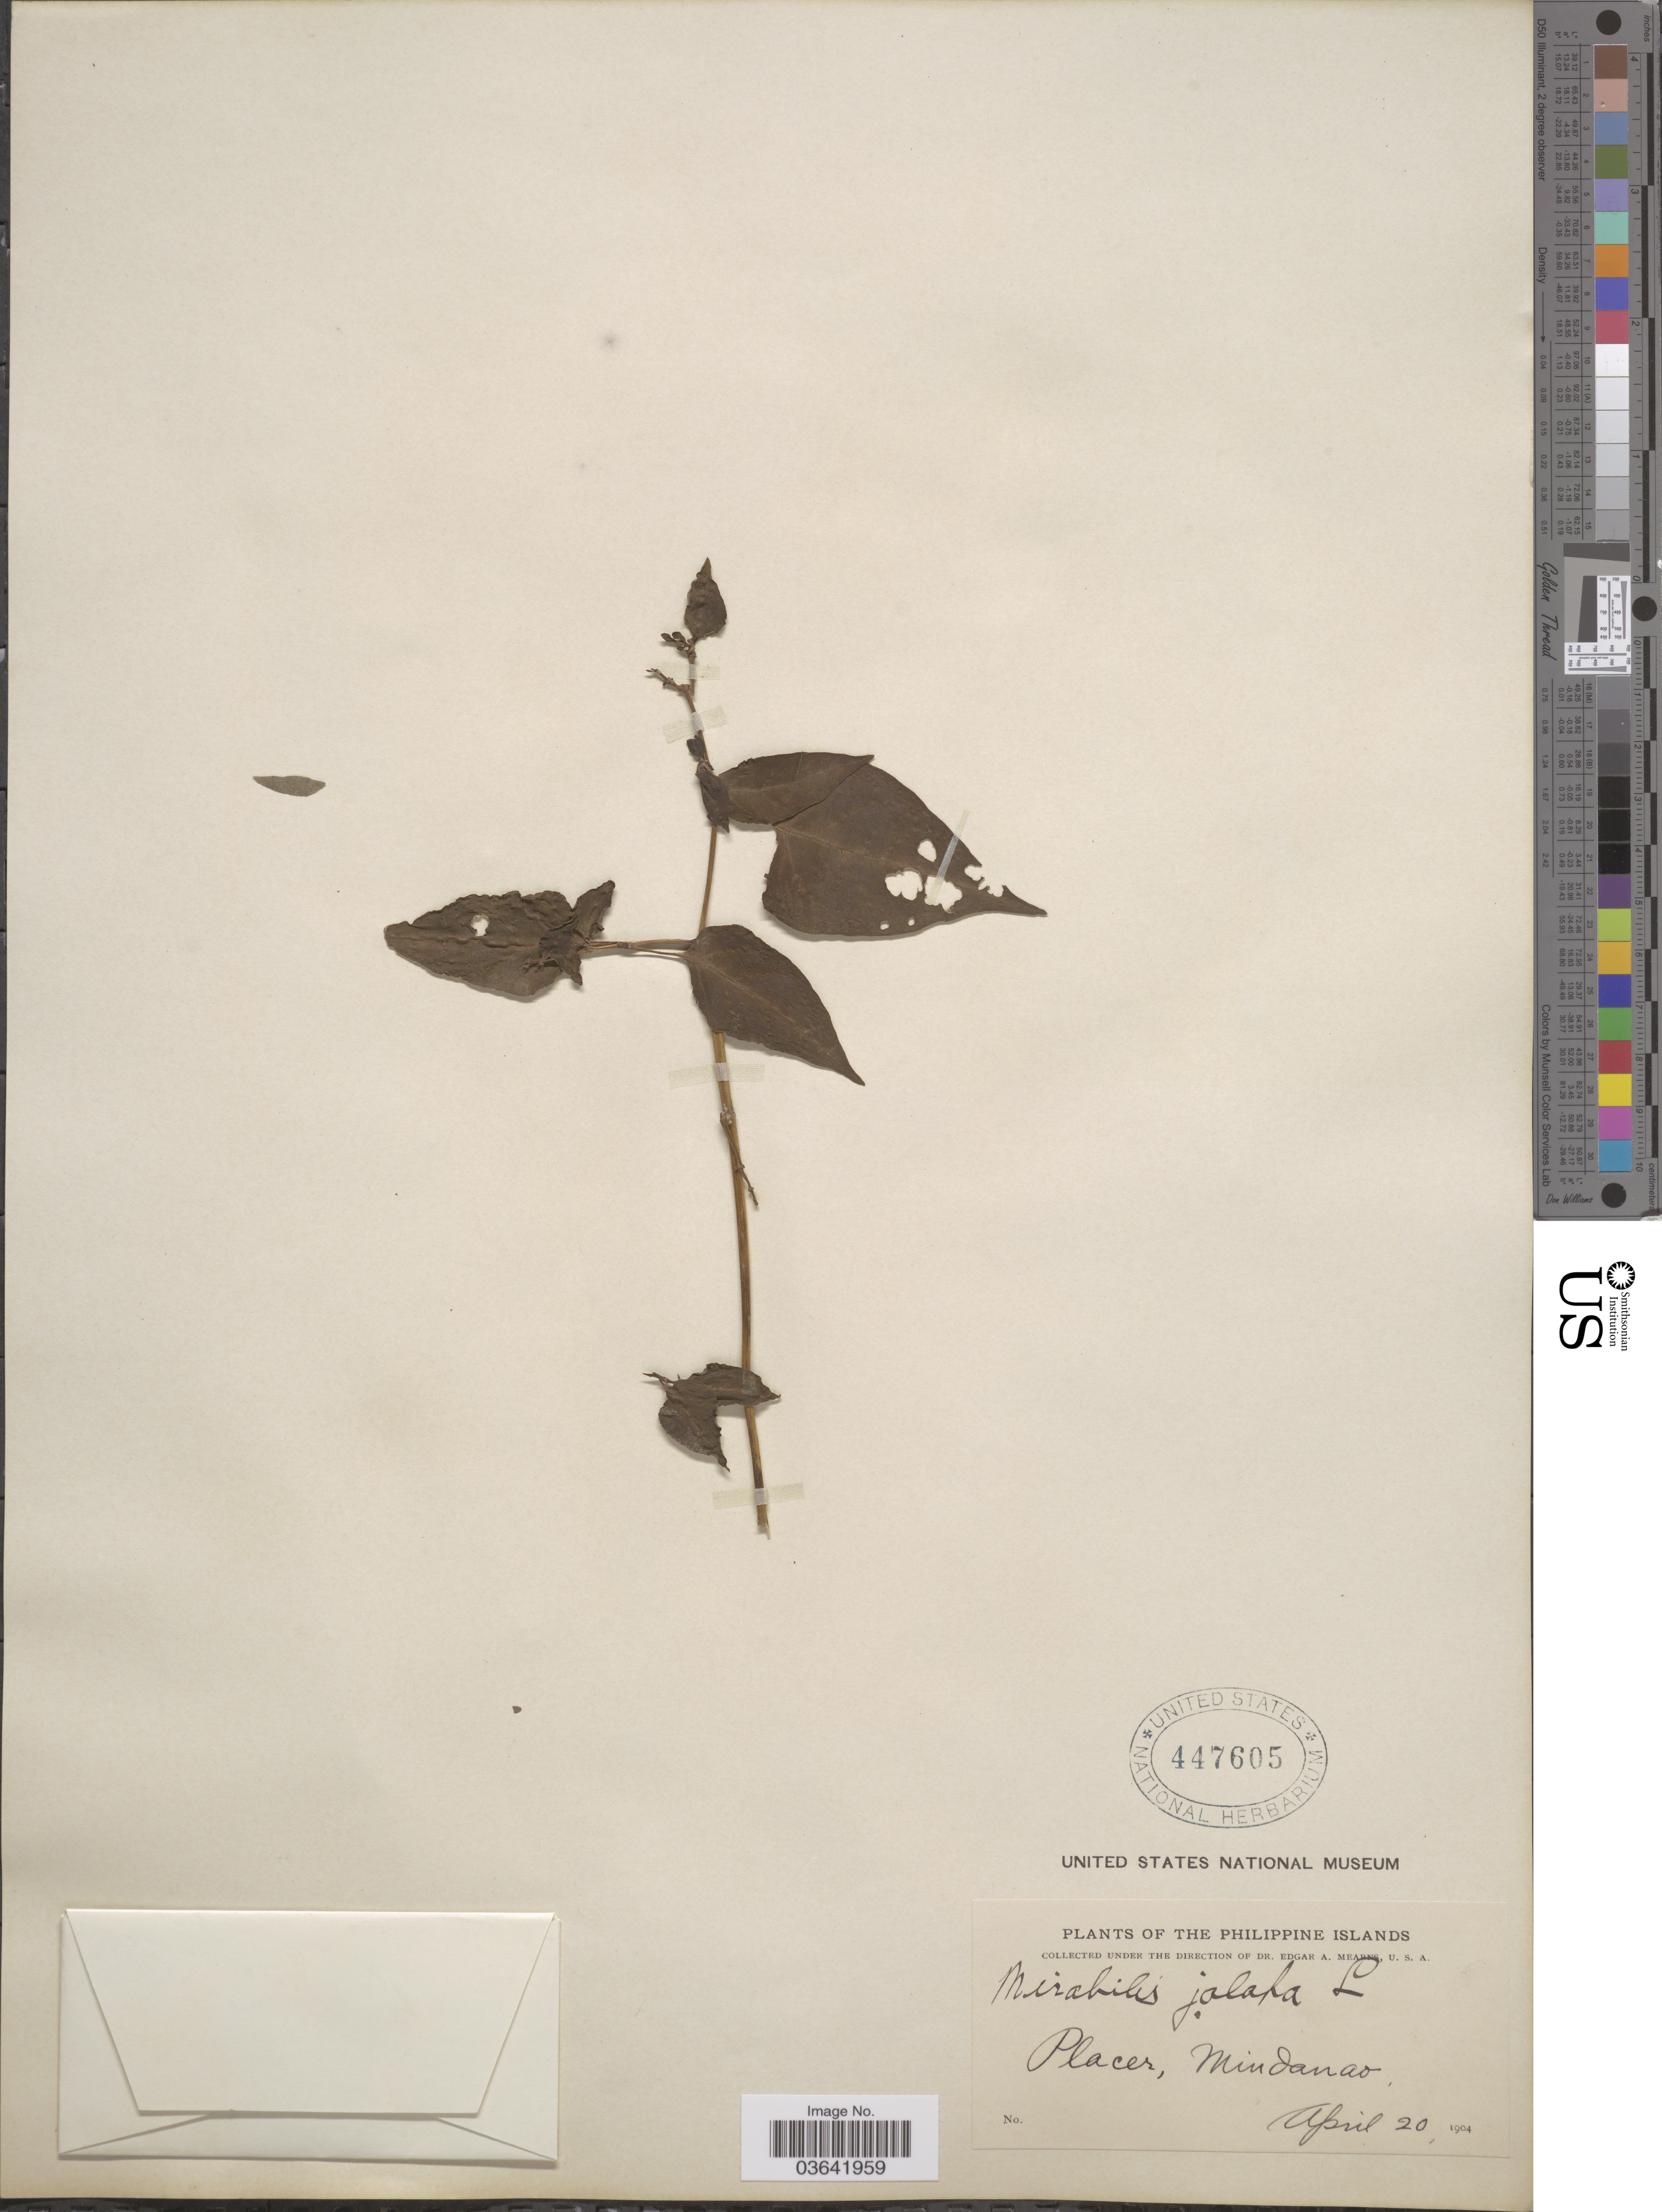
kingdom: Plantae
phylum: Tracheophyta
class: Magnoliopsida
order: Caryophyllales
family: Nyctaginaceae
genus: Mirabilis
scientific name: Mirabilis jalapa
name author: L.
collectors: E. A. Mearns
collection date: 1904-04-20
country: Philippines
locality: Placer, Mindanao.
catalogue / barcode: US 447605